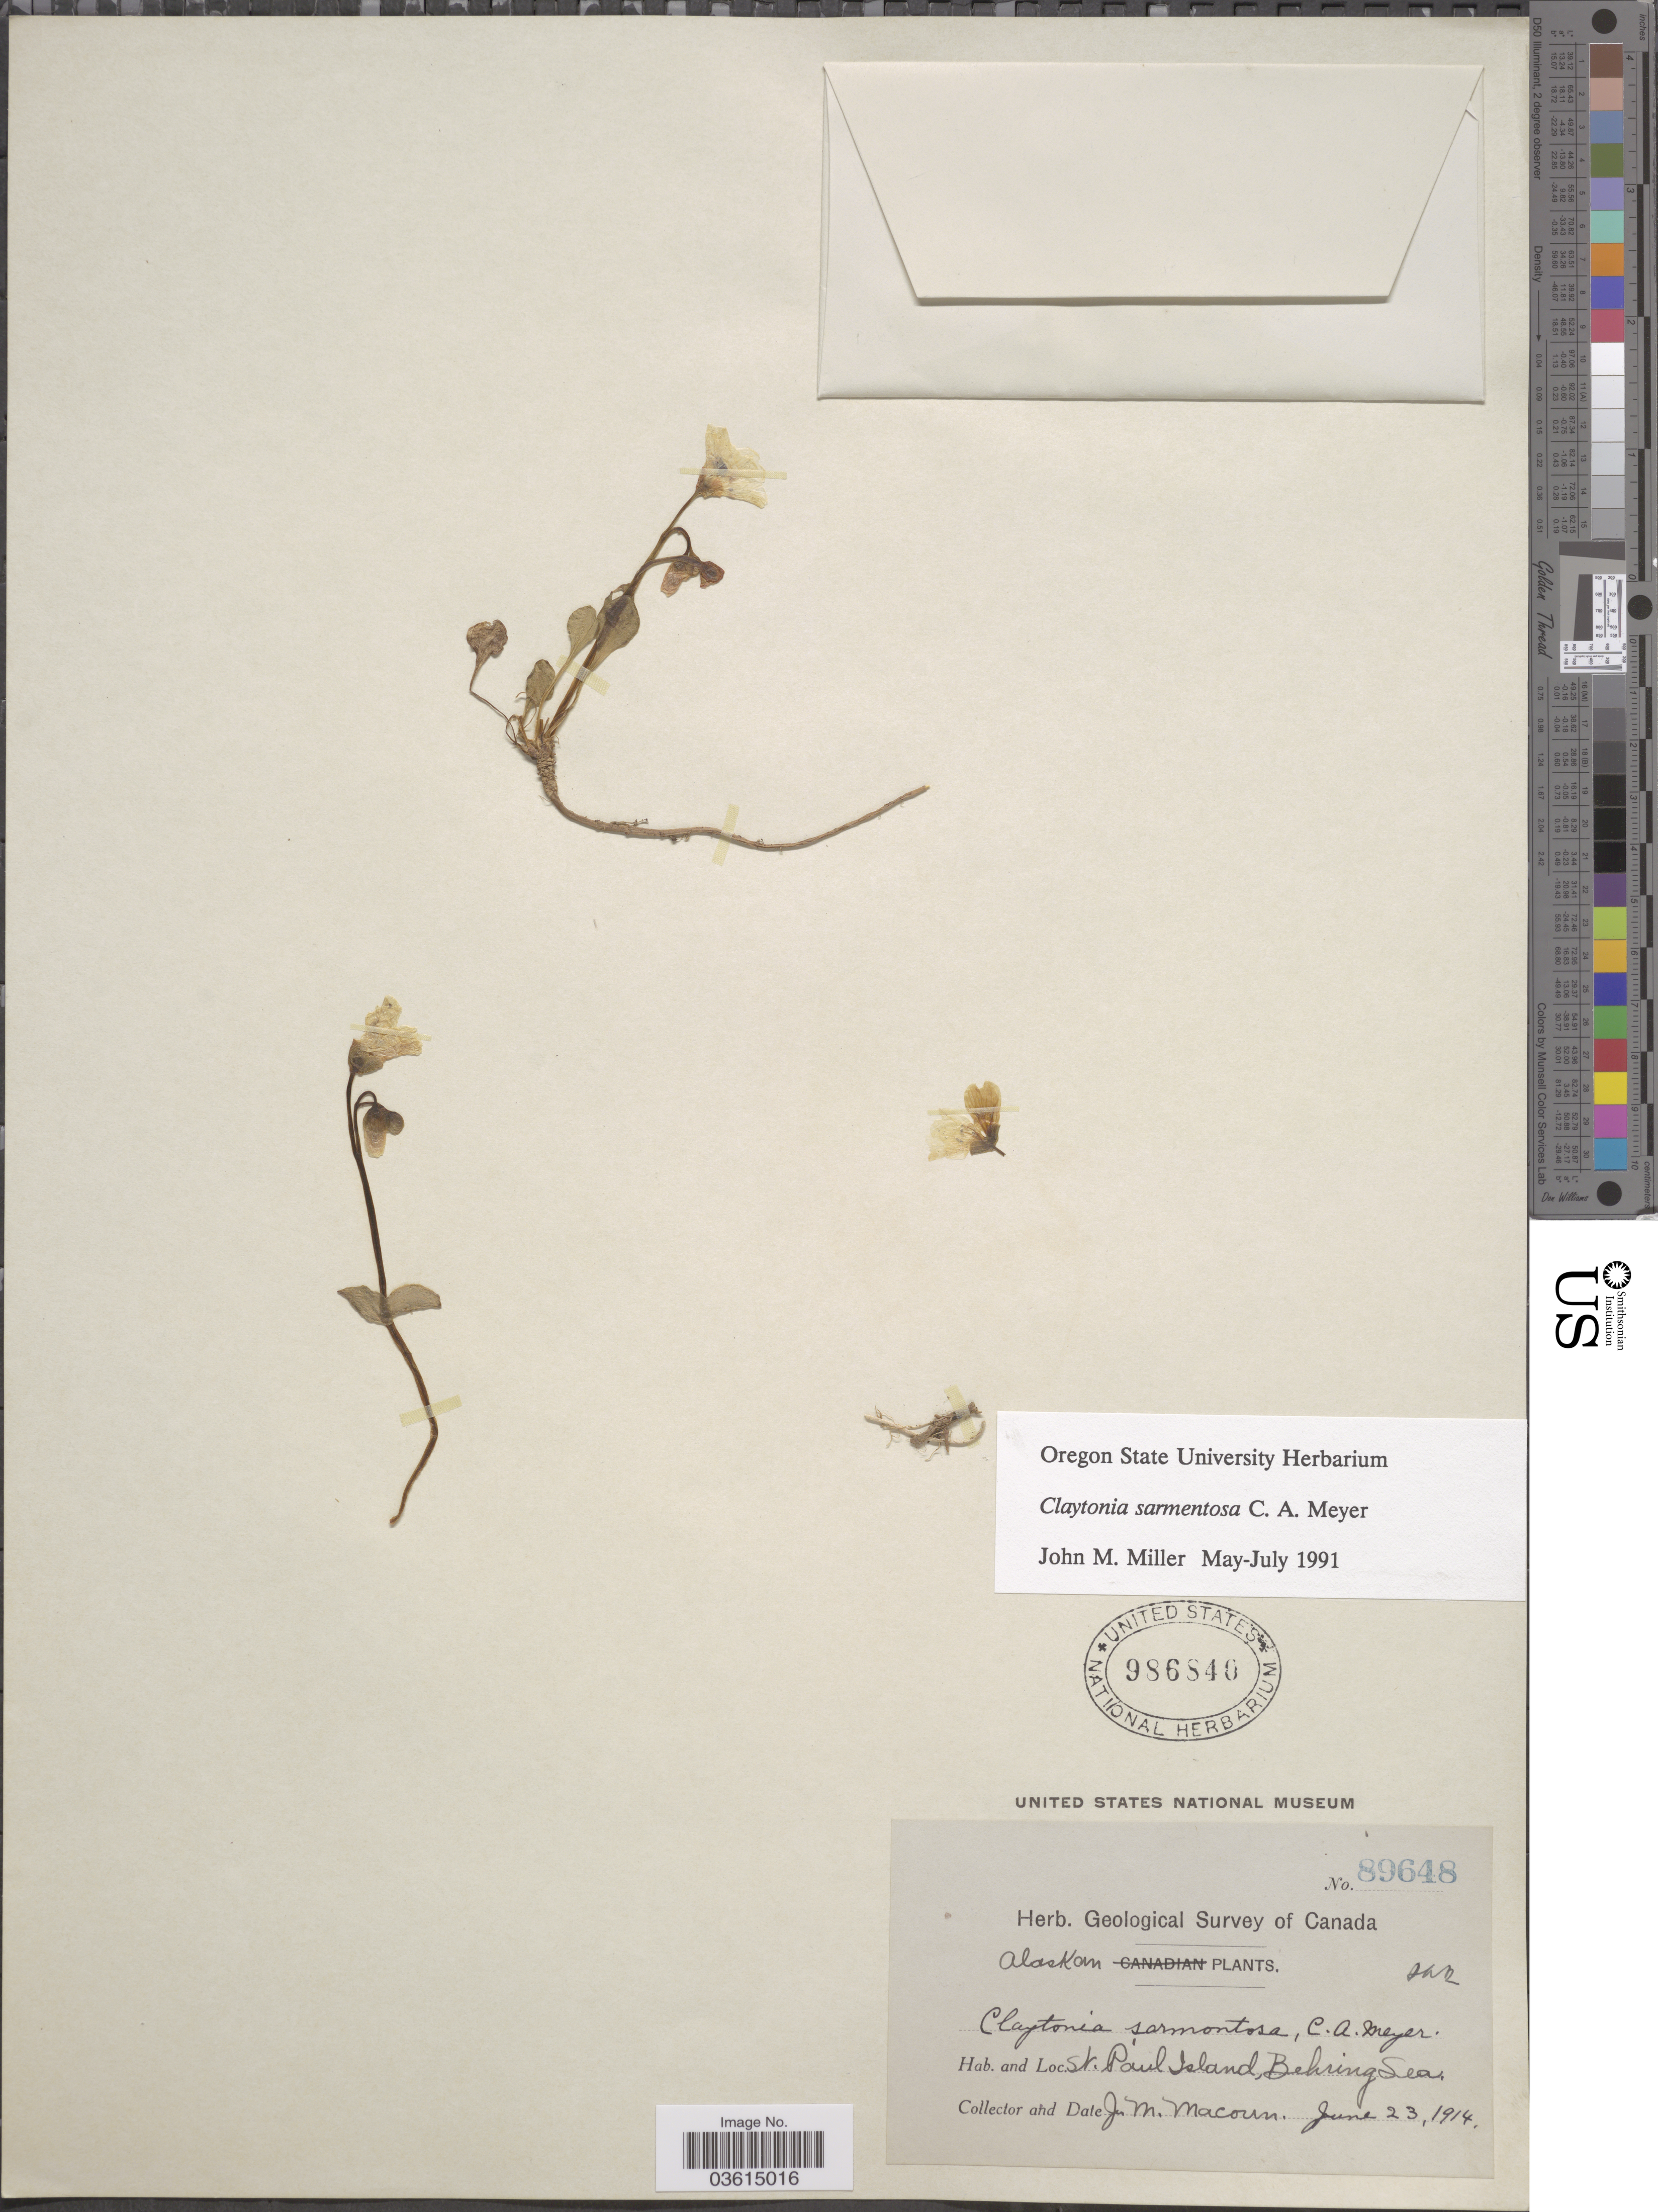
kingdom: Plantae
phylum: Tracheophyta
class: Magnoliopsida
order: Caryophyllales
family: Montiaceae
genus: Claytonia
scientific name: Claytonia sarmentosa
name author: C.A. Mey.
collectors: J. M. Macoun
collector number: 89648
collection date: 1914-06-23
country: United States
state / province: Alaska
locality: St. Paul Island, Behring Sea.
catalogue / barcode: US 986840